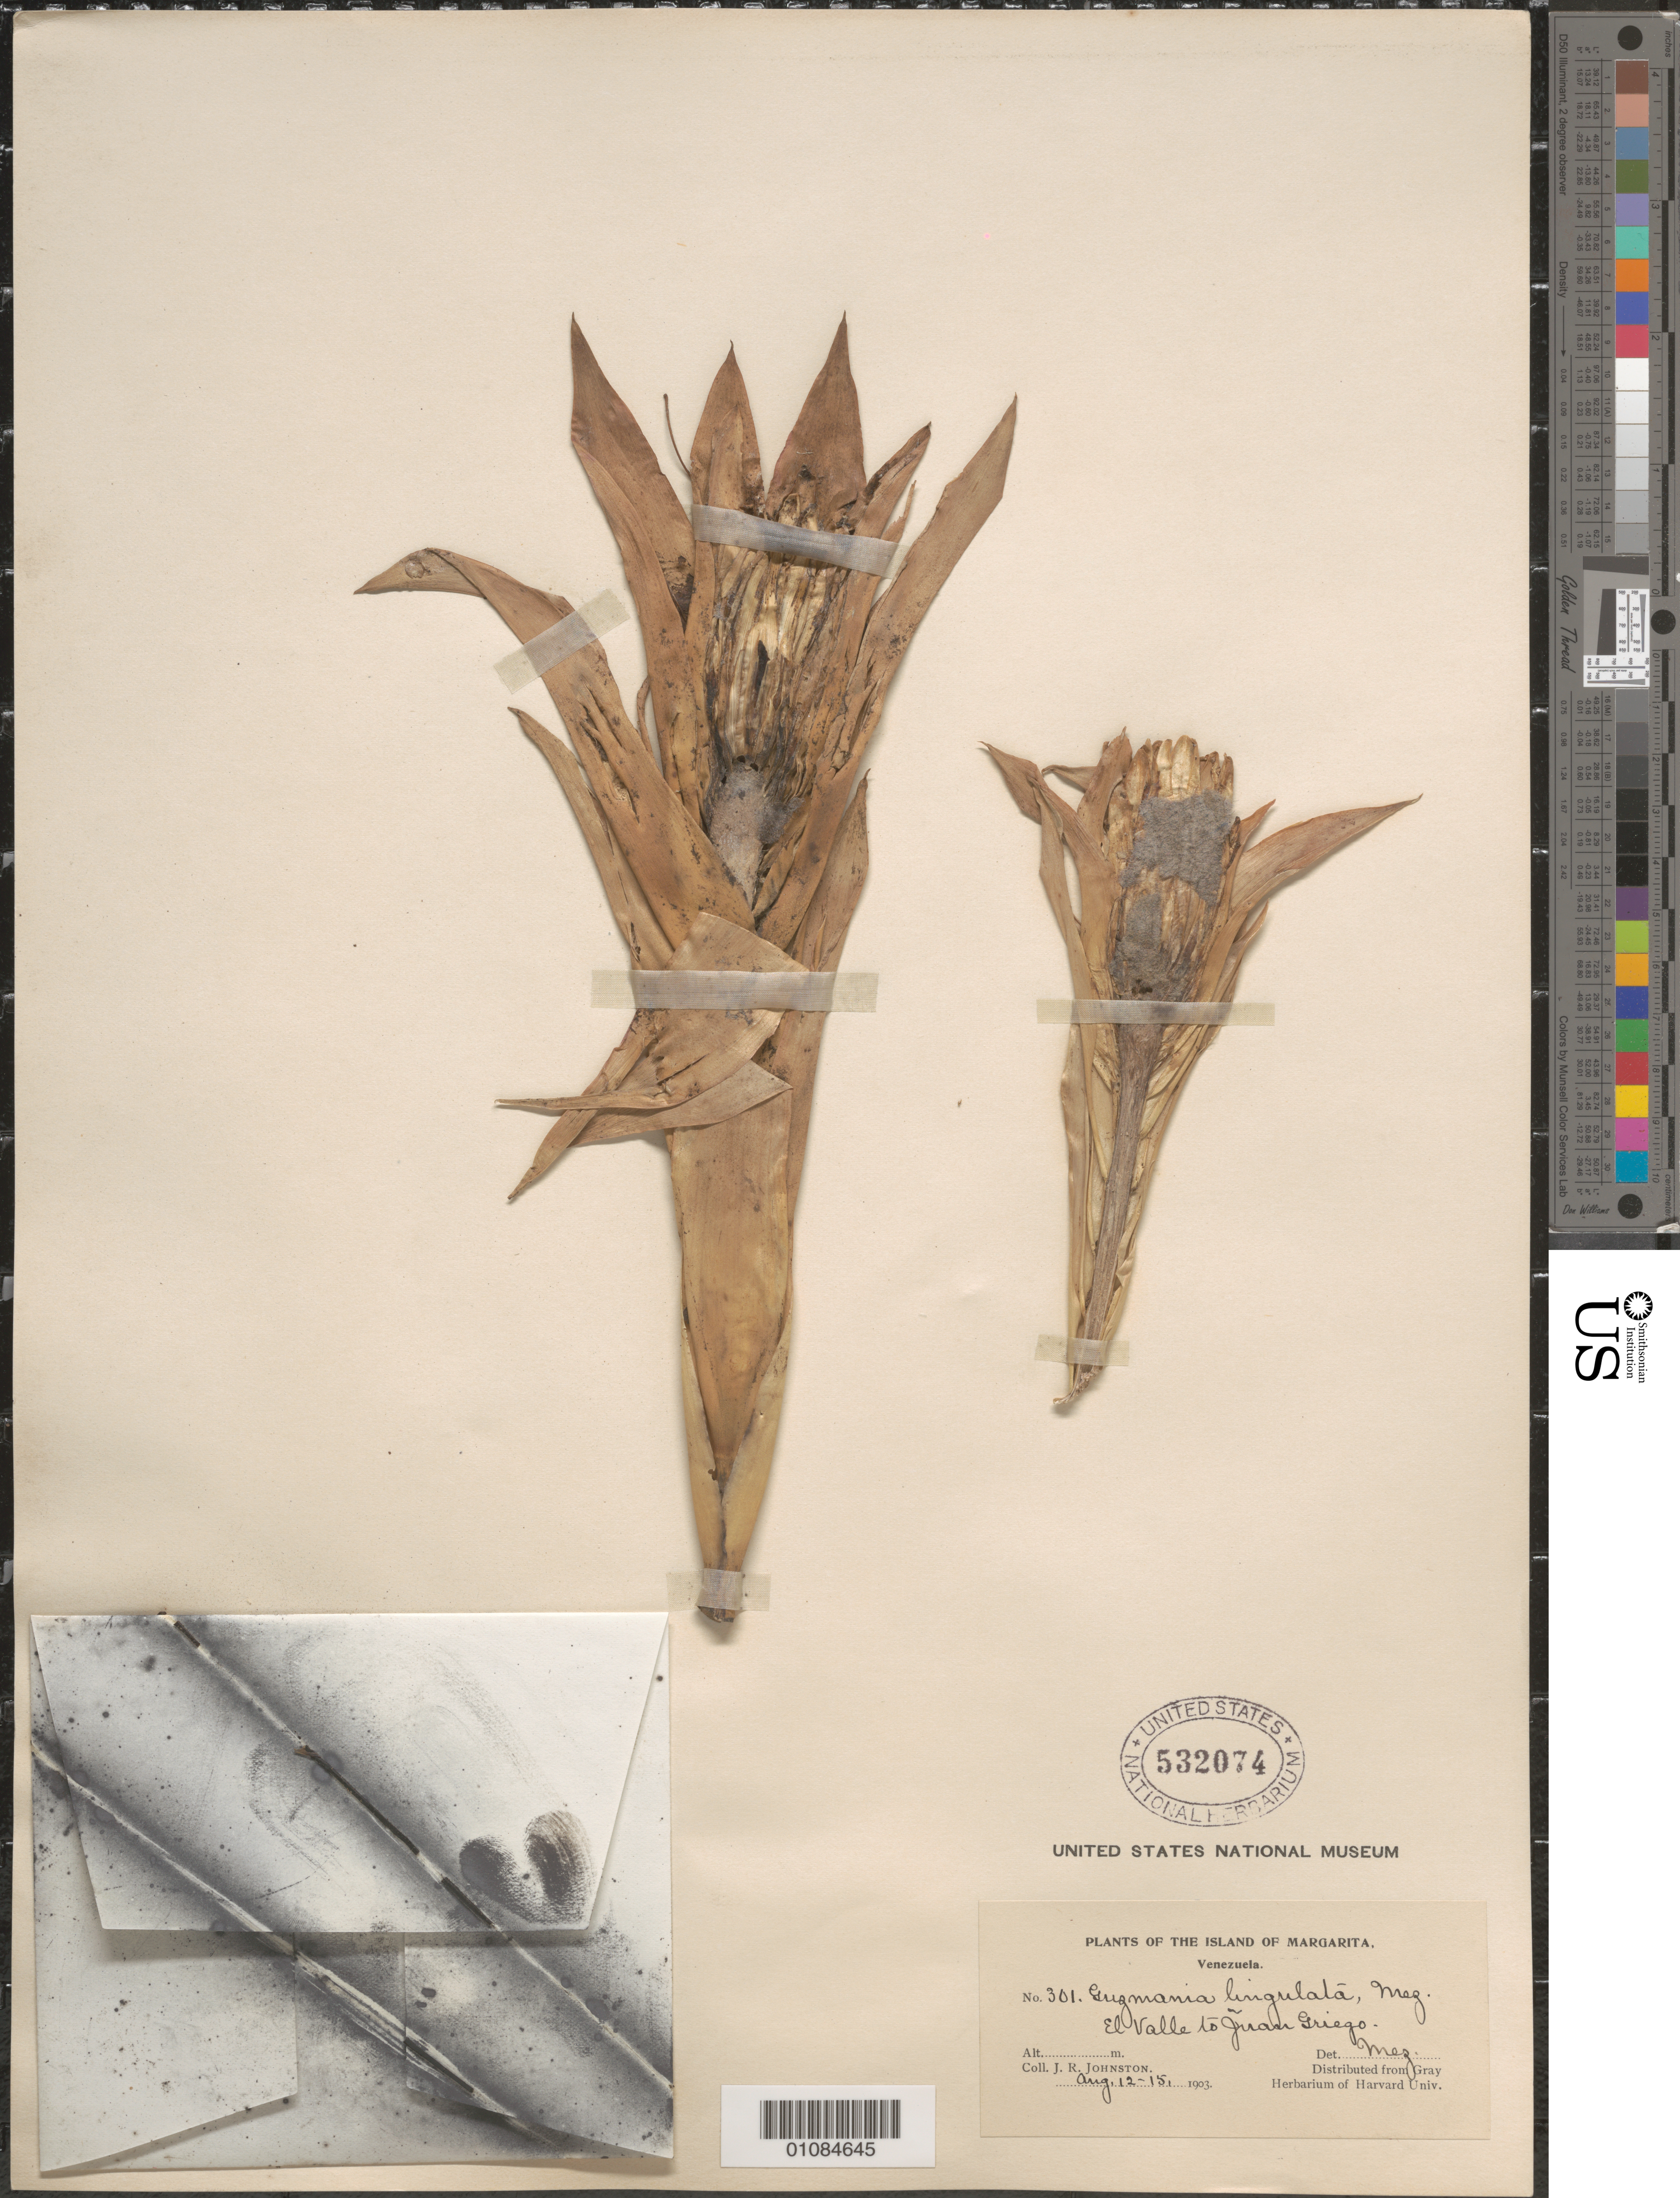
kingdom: Plantae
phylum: Tracheophyta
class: Liliopsida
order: Poales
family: Bromeliaceae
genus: Guzmania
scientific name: Guzmania lingulata var. lingulata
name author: (L.) Mez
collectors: J. Johnston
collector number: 301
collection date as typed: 12 Aug 1903 to 15 Aug 1903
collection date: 1903-08-12/1903-08-15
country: Venezuela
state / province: Nueva Esparta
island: Margarita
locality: El Valle to Juan Griego.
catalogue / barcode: US 532074